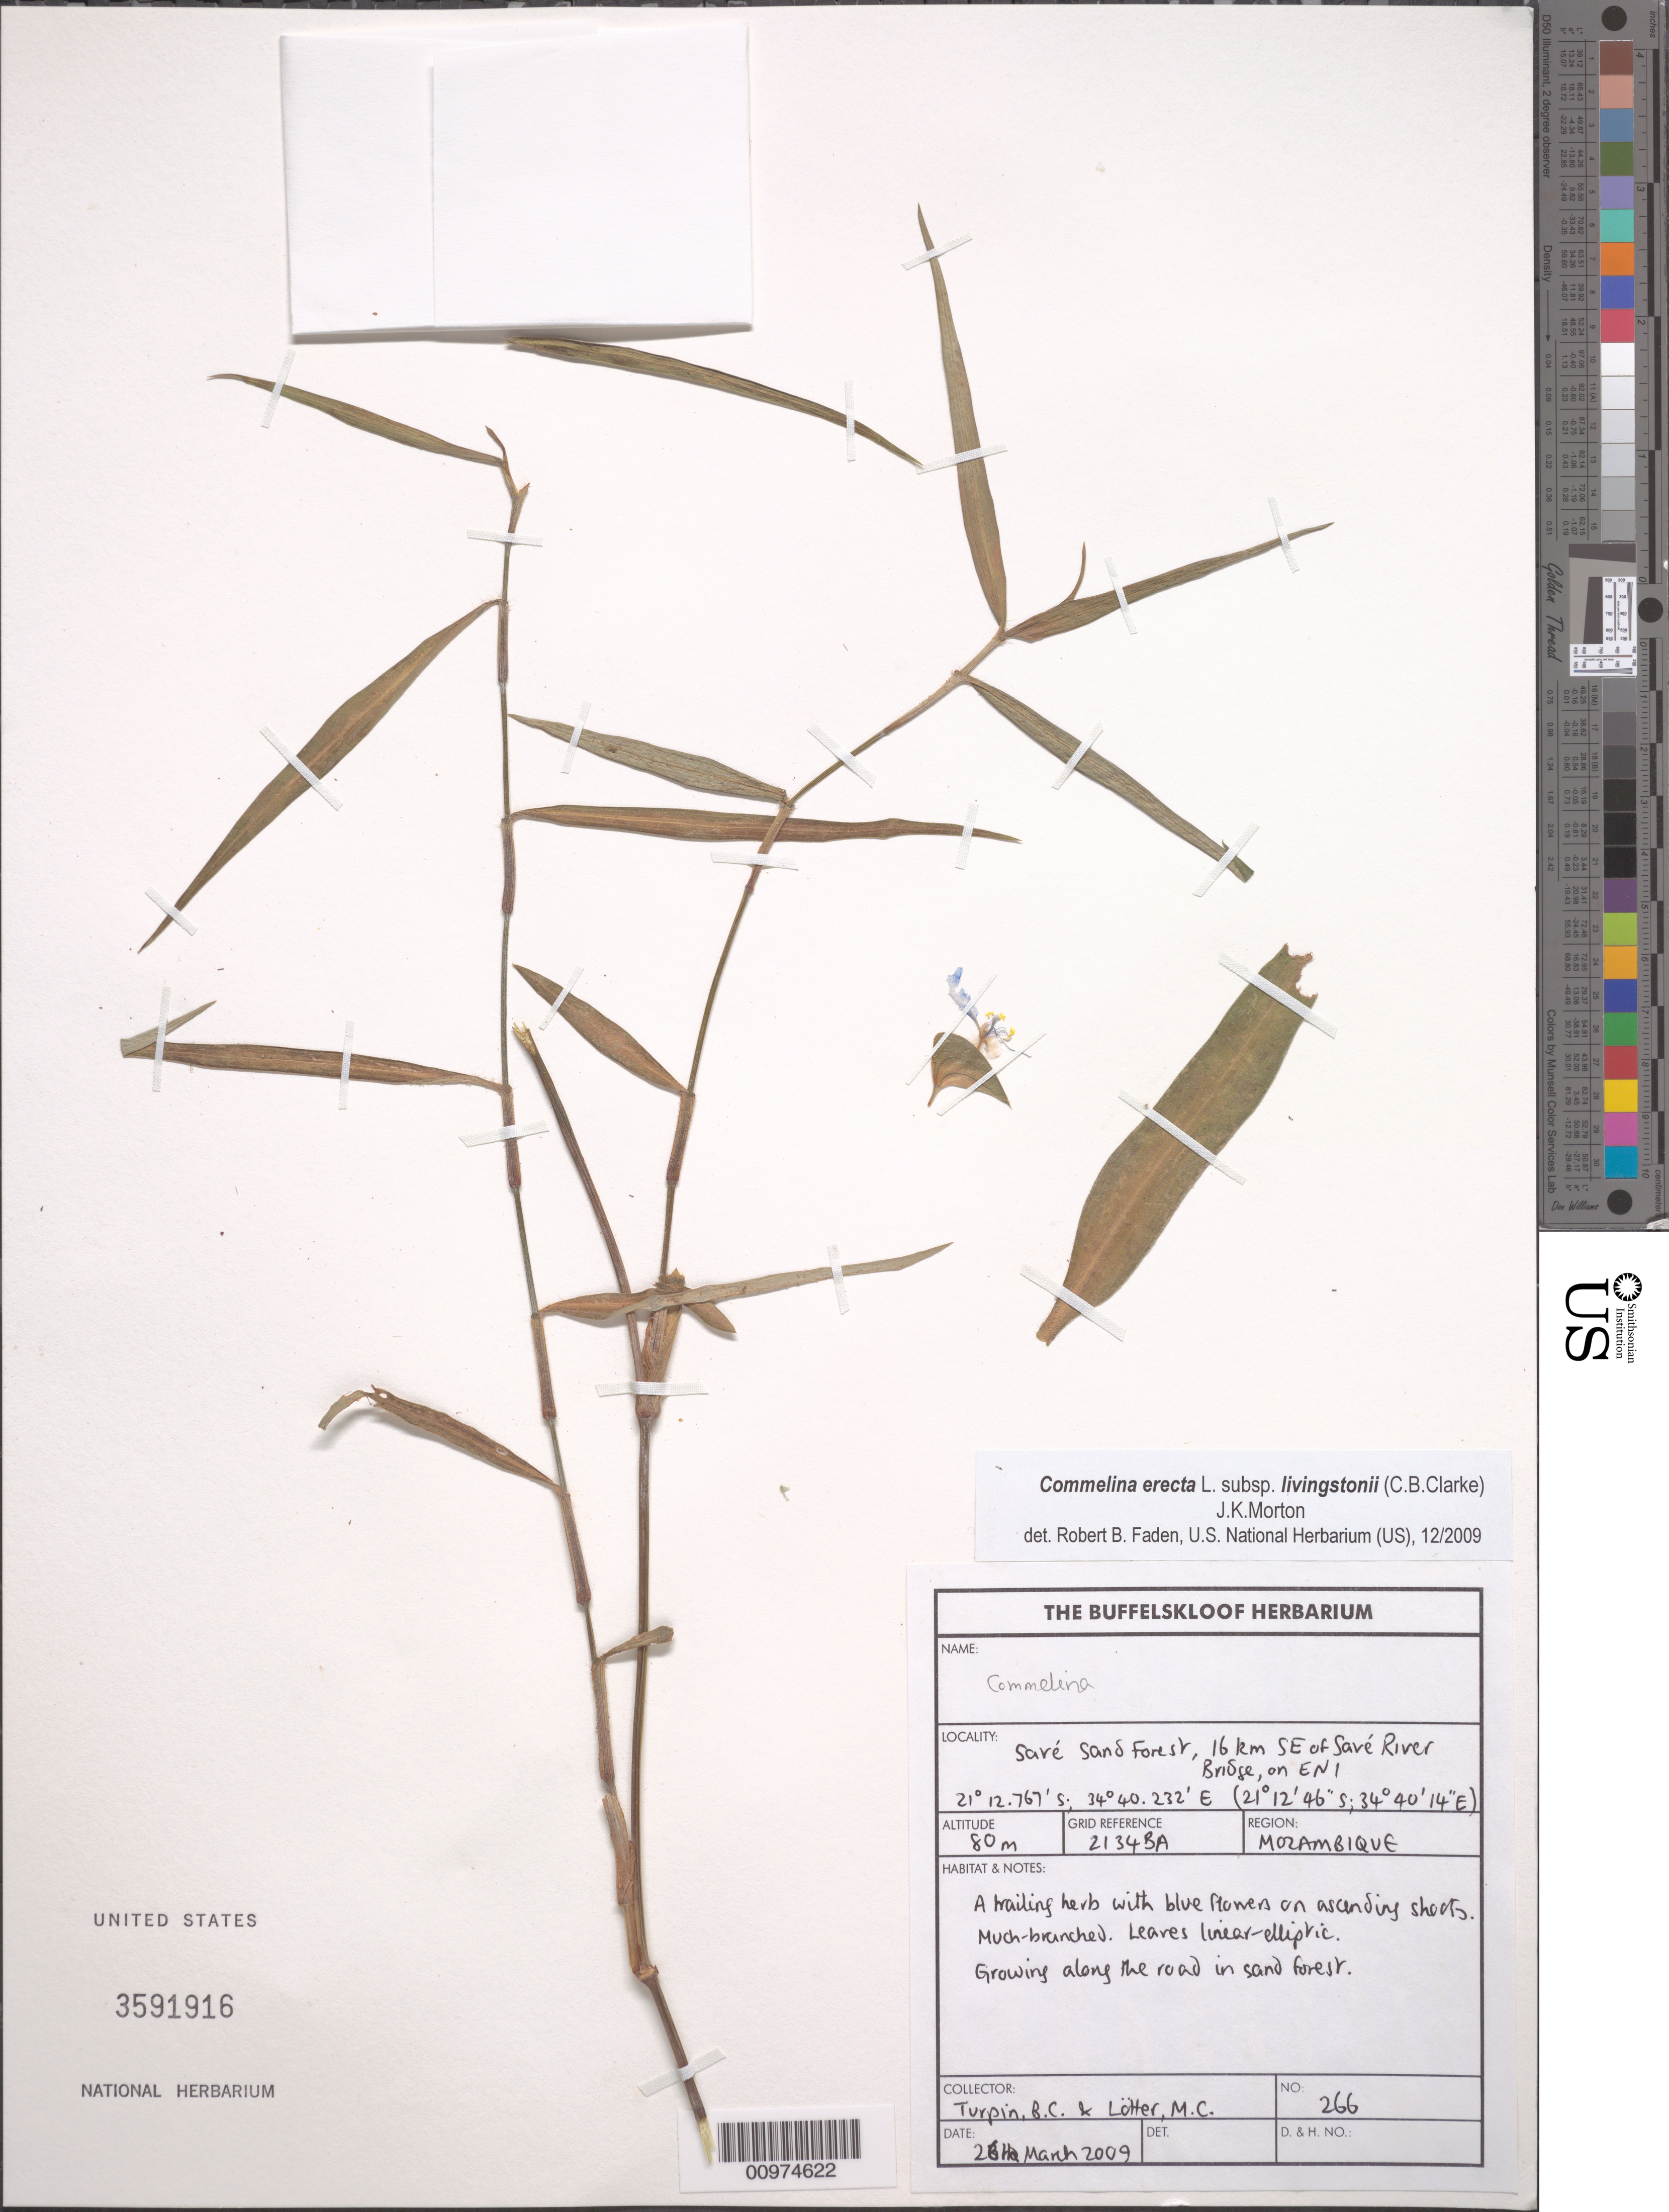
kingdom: Plantae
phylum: Tracheophyta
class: Liliopsida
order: Commelinales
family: Commelinaceae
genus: Commelina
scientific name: Commelina erecta subsp. livingstonii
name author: (C.B. Clarke) J.K. Morton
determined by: Faden, Robert B., (US), Smithsonian Institution - National Museum of Natural History (UNITED STATES)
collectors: B. C. Turpin & M. Lötter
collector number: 266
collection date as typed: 21 Mar 2009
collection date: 2009-03-21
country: Mozambique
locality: Saré sand forest, 16 km SE of Saré River Bridge, on EN1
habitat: Growing along the road in sand forest.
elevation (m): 80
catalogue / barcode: US 3591916